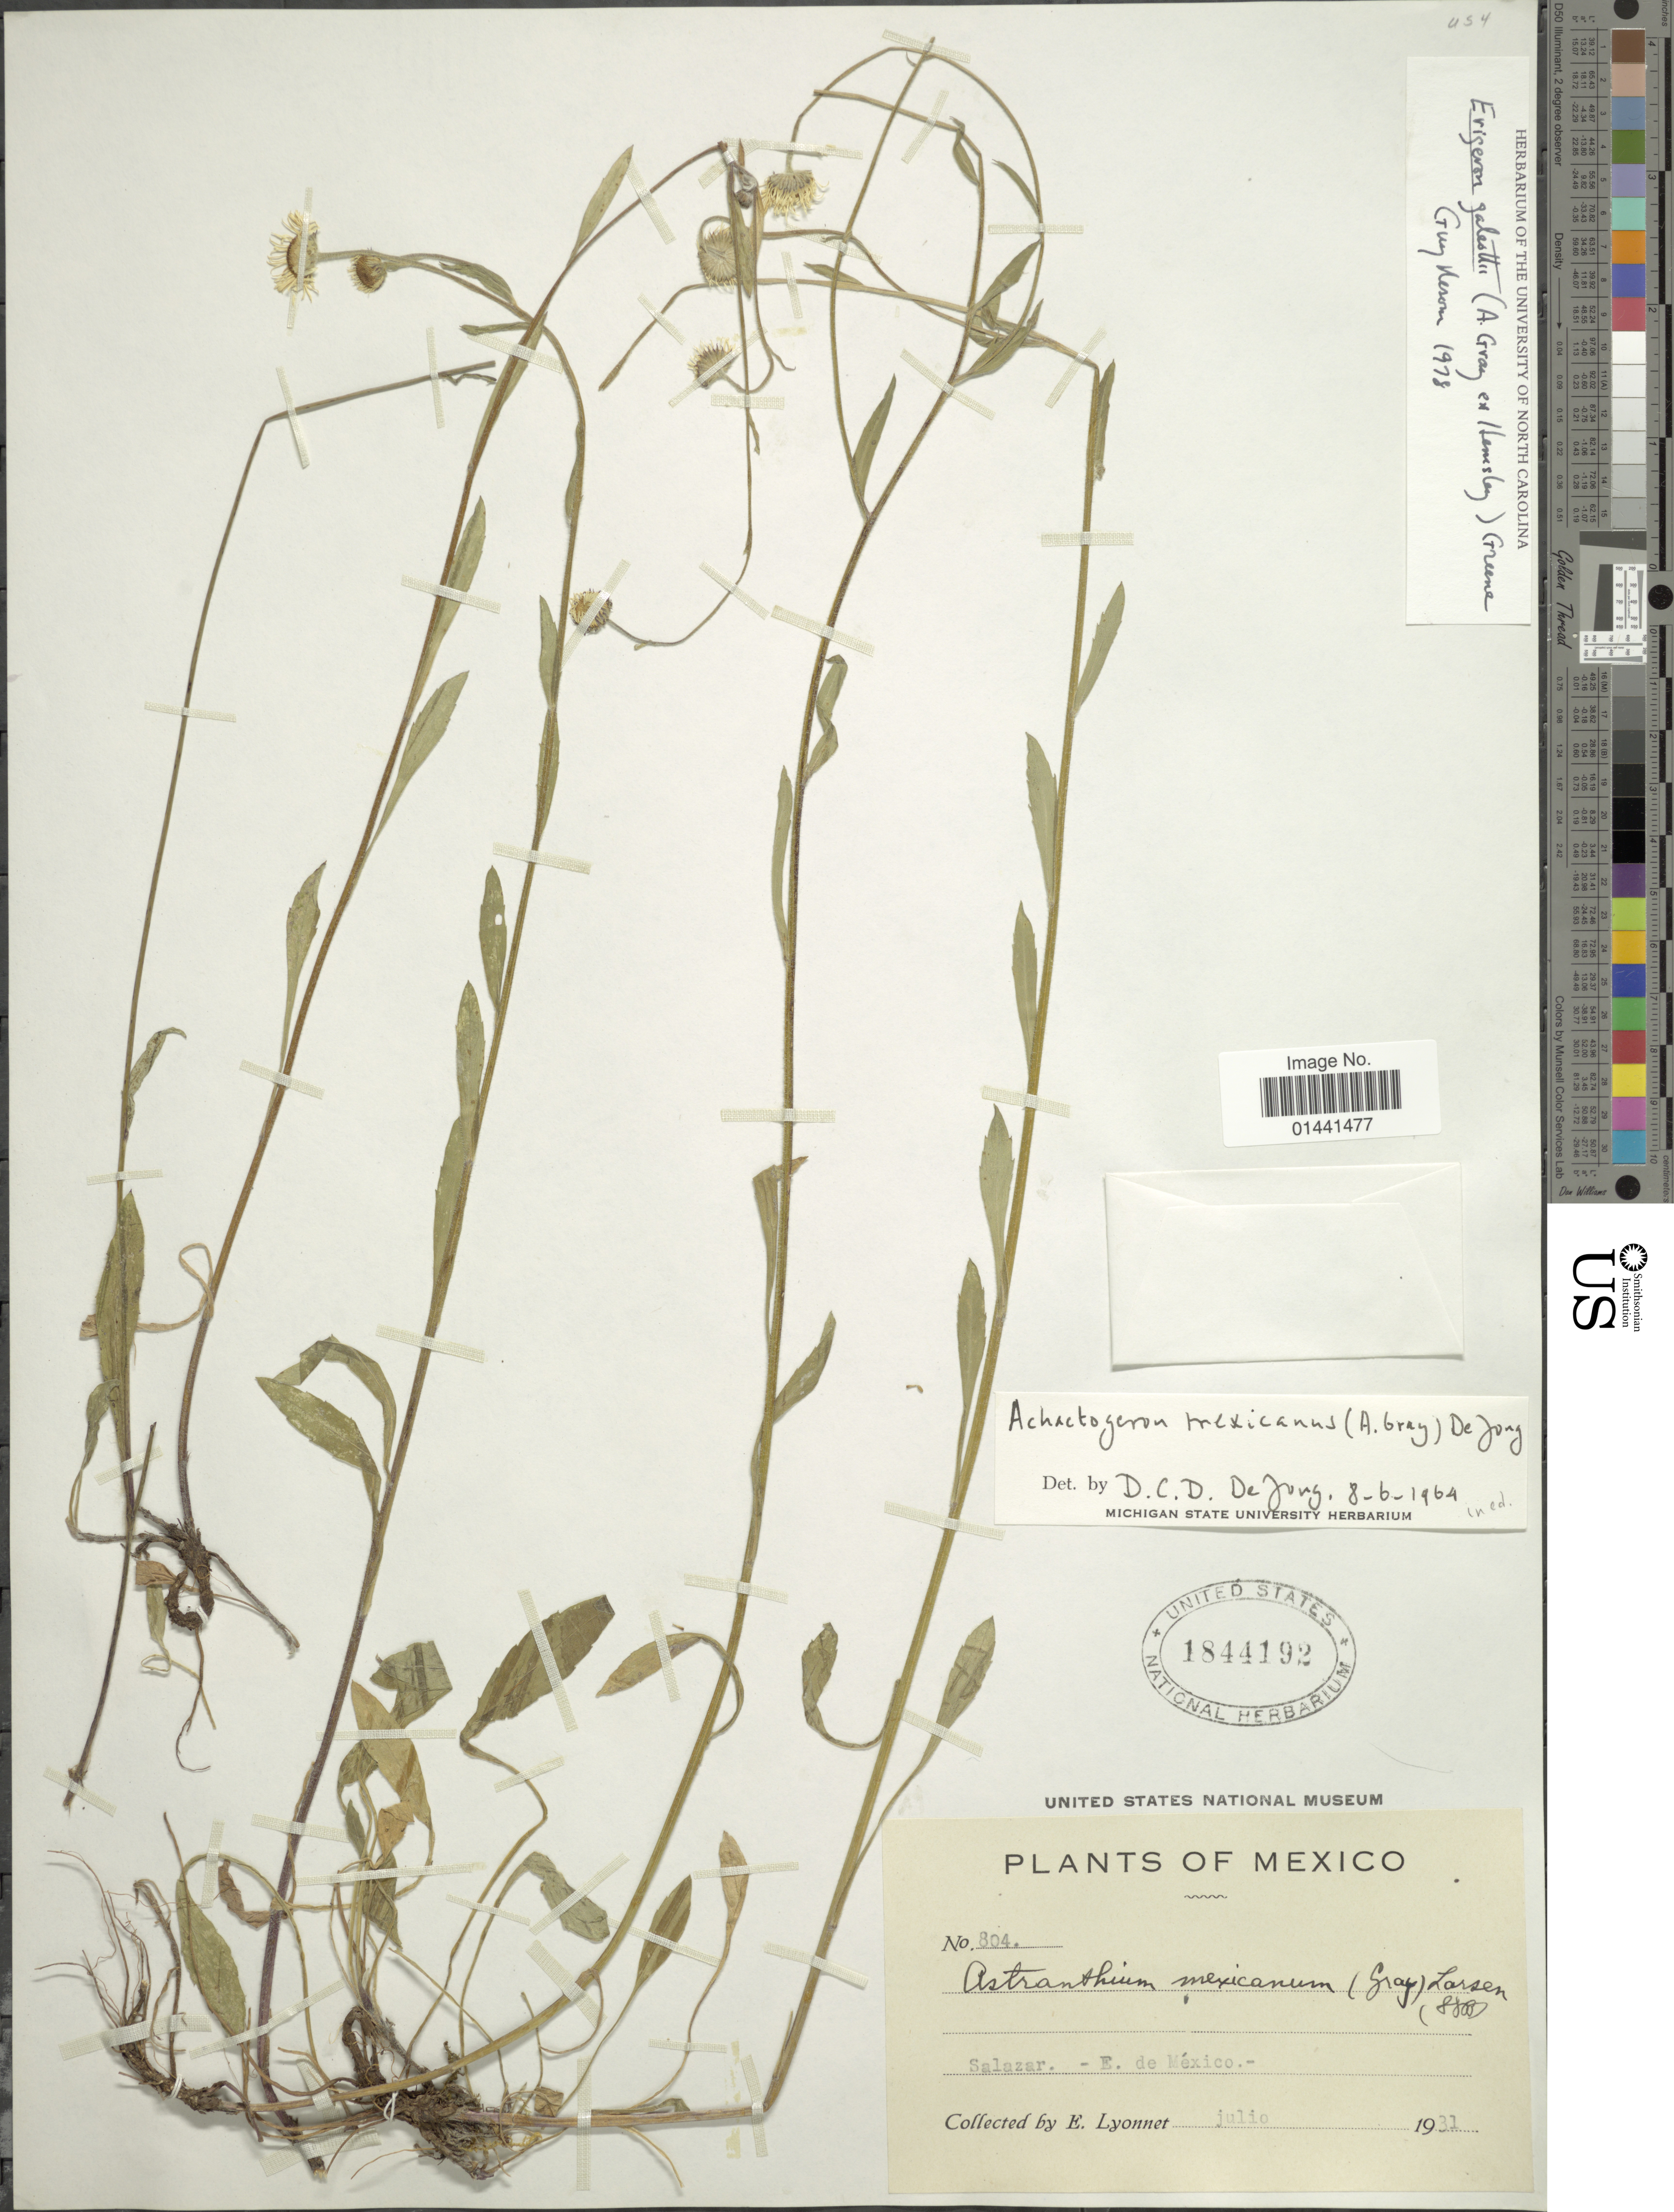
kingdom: Plantae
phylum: Tracheophyta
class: Magnoliopsida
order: Asterales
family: Asteraceae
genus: Erigeron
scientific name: Erigeron galeottii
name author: (A. Gray ex Hemsl.) Greene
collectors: E. Lyonnet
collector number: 804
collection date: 1931-07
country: Mexico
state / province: México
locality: Salazar, E. de México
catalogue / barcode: US 1844192